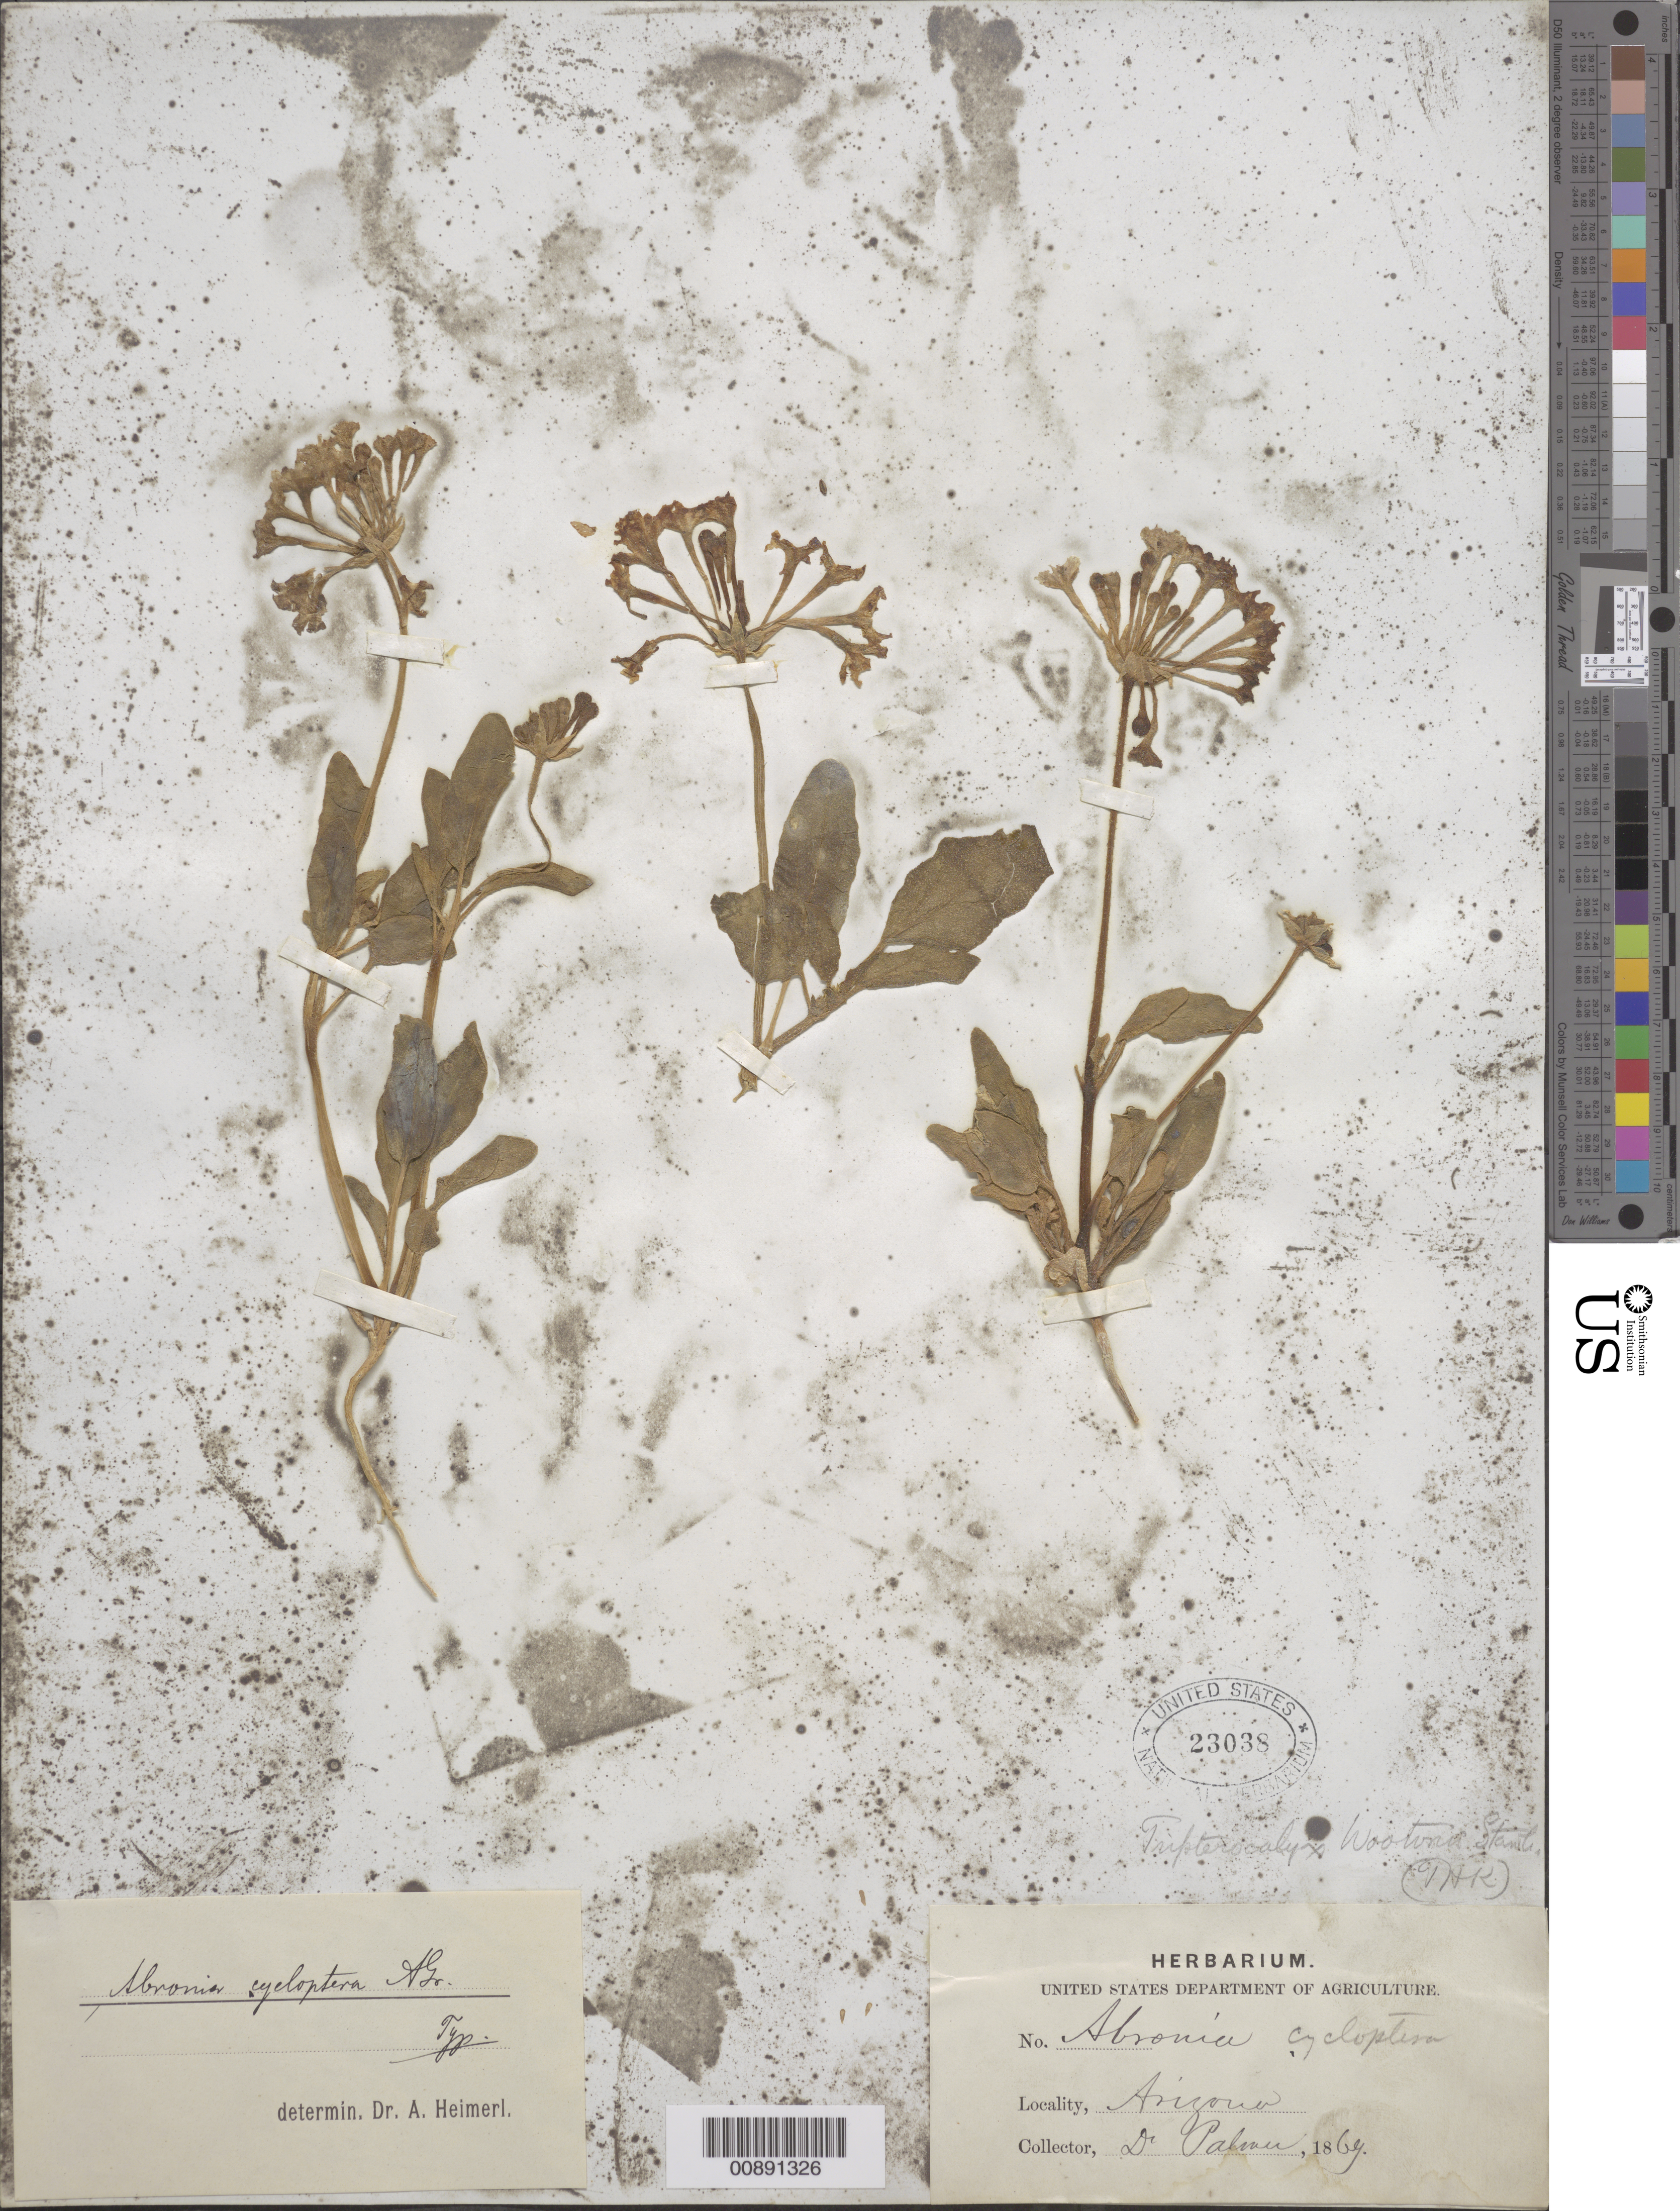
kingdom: Plantae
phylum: Tracheophyta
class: Magnoliopsida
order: Caryophyllales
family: Nyctaginaceae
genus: Tripterocalyx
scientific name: Tripterocalyx wootonii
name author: Standl.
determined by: Kearney, T. H.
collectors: E. Palmer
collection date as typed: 1869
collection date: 1869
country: United States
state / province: Arizona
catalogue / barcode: US 23038